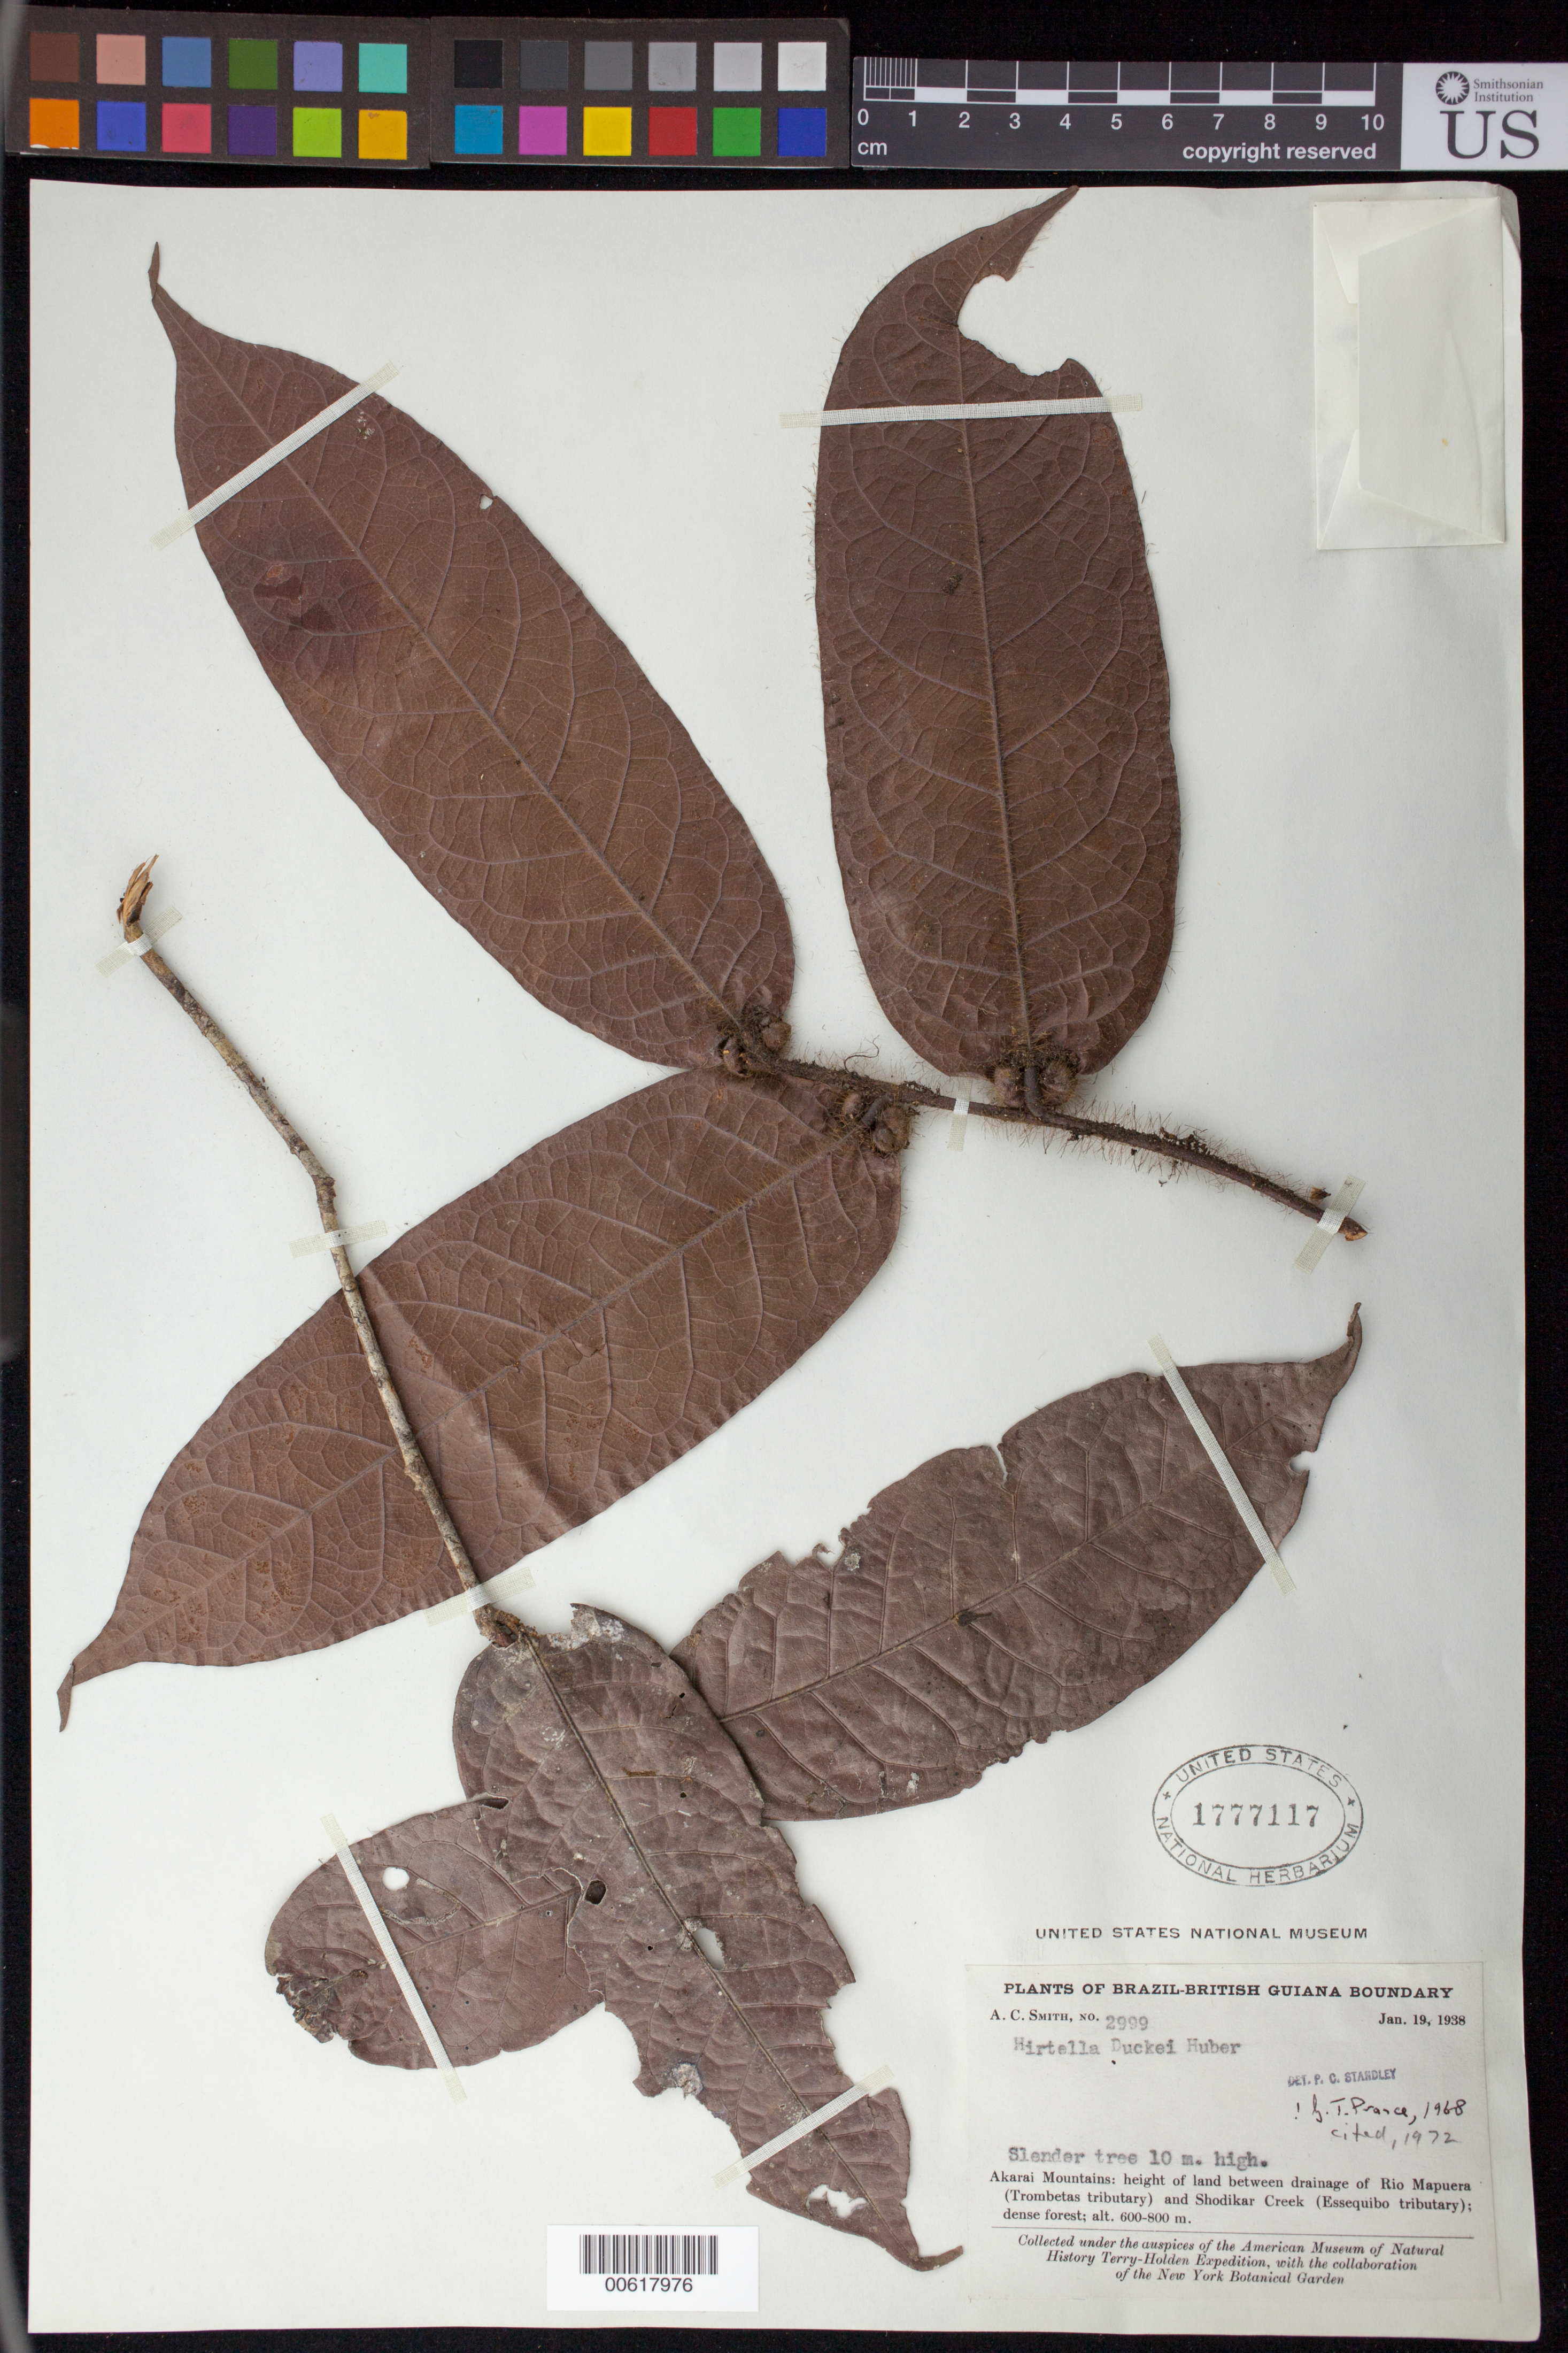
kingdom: Plantae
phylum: Tracheophyta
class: Magnoliopsida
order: Malpighiales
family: Chrysobalanaceae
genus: Hirtella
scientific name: Hirtella duckei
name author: Huber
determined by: Prance, G. T.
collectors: A. C. Smith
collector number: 2999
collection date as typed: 19-Jan-38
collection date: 1938-01-19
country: Guyana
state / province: U. Takutu-U. Essequibo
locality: Akarai Mts., betw. drainage of Mapuera R. (Trombetas trib.) & Shodikar Creek (Essequibo trib.)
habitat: Dense forest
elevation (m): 600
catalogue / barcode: US 1777117